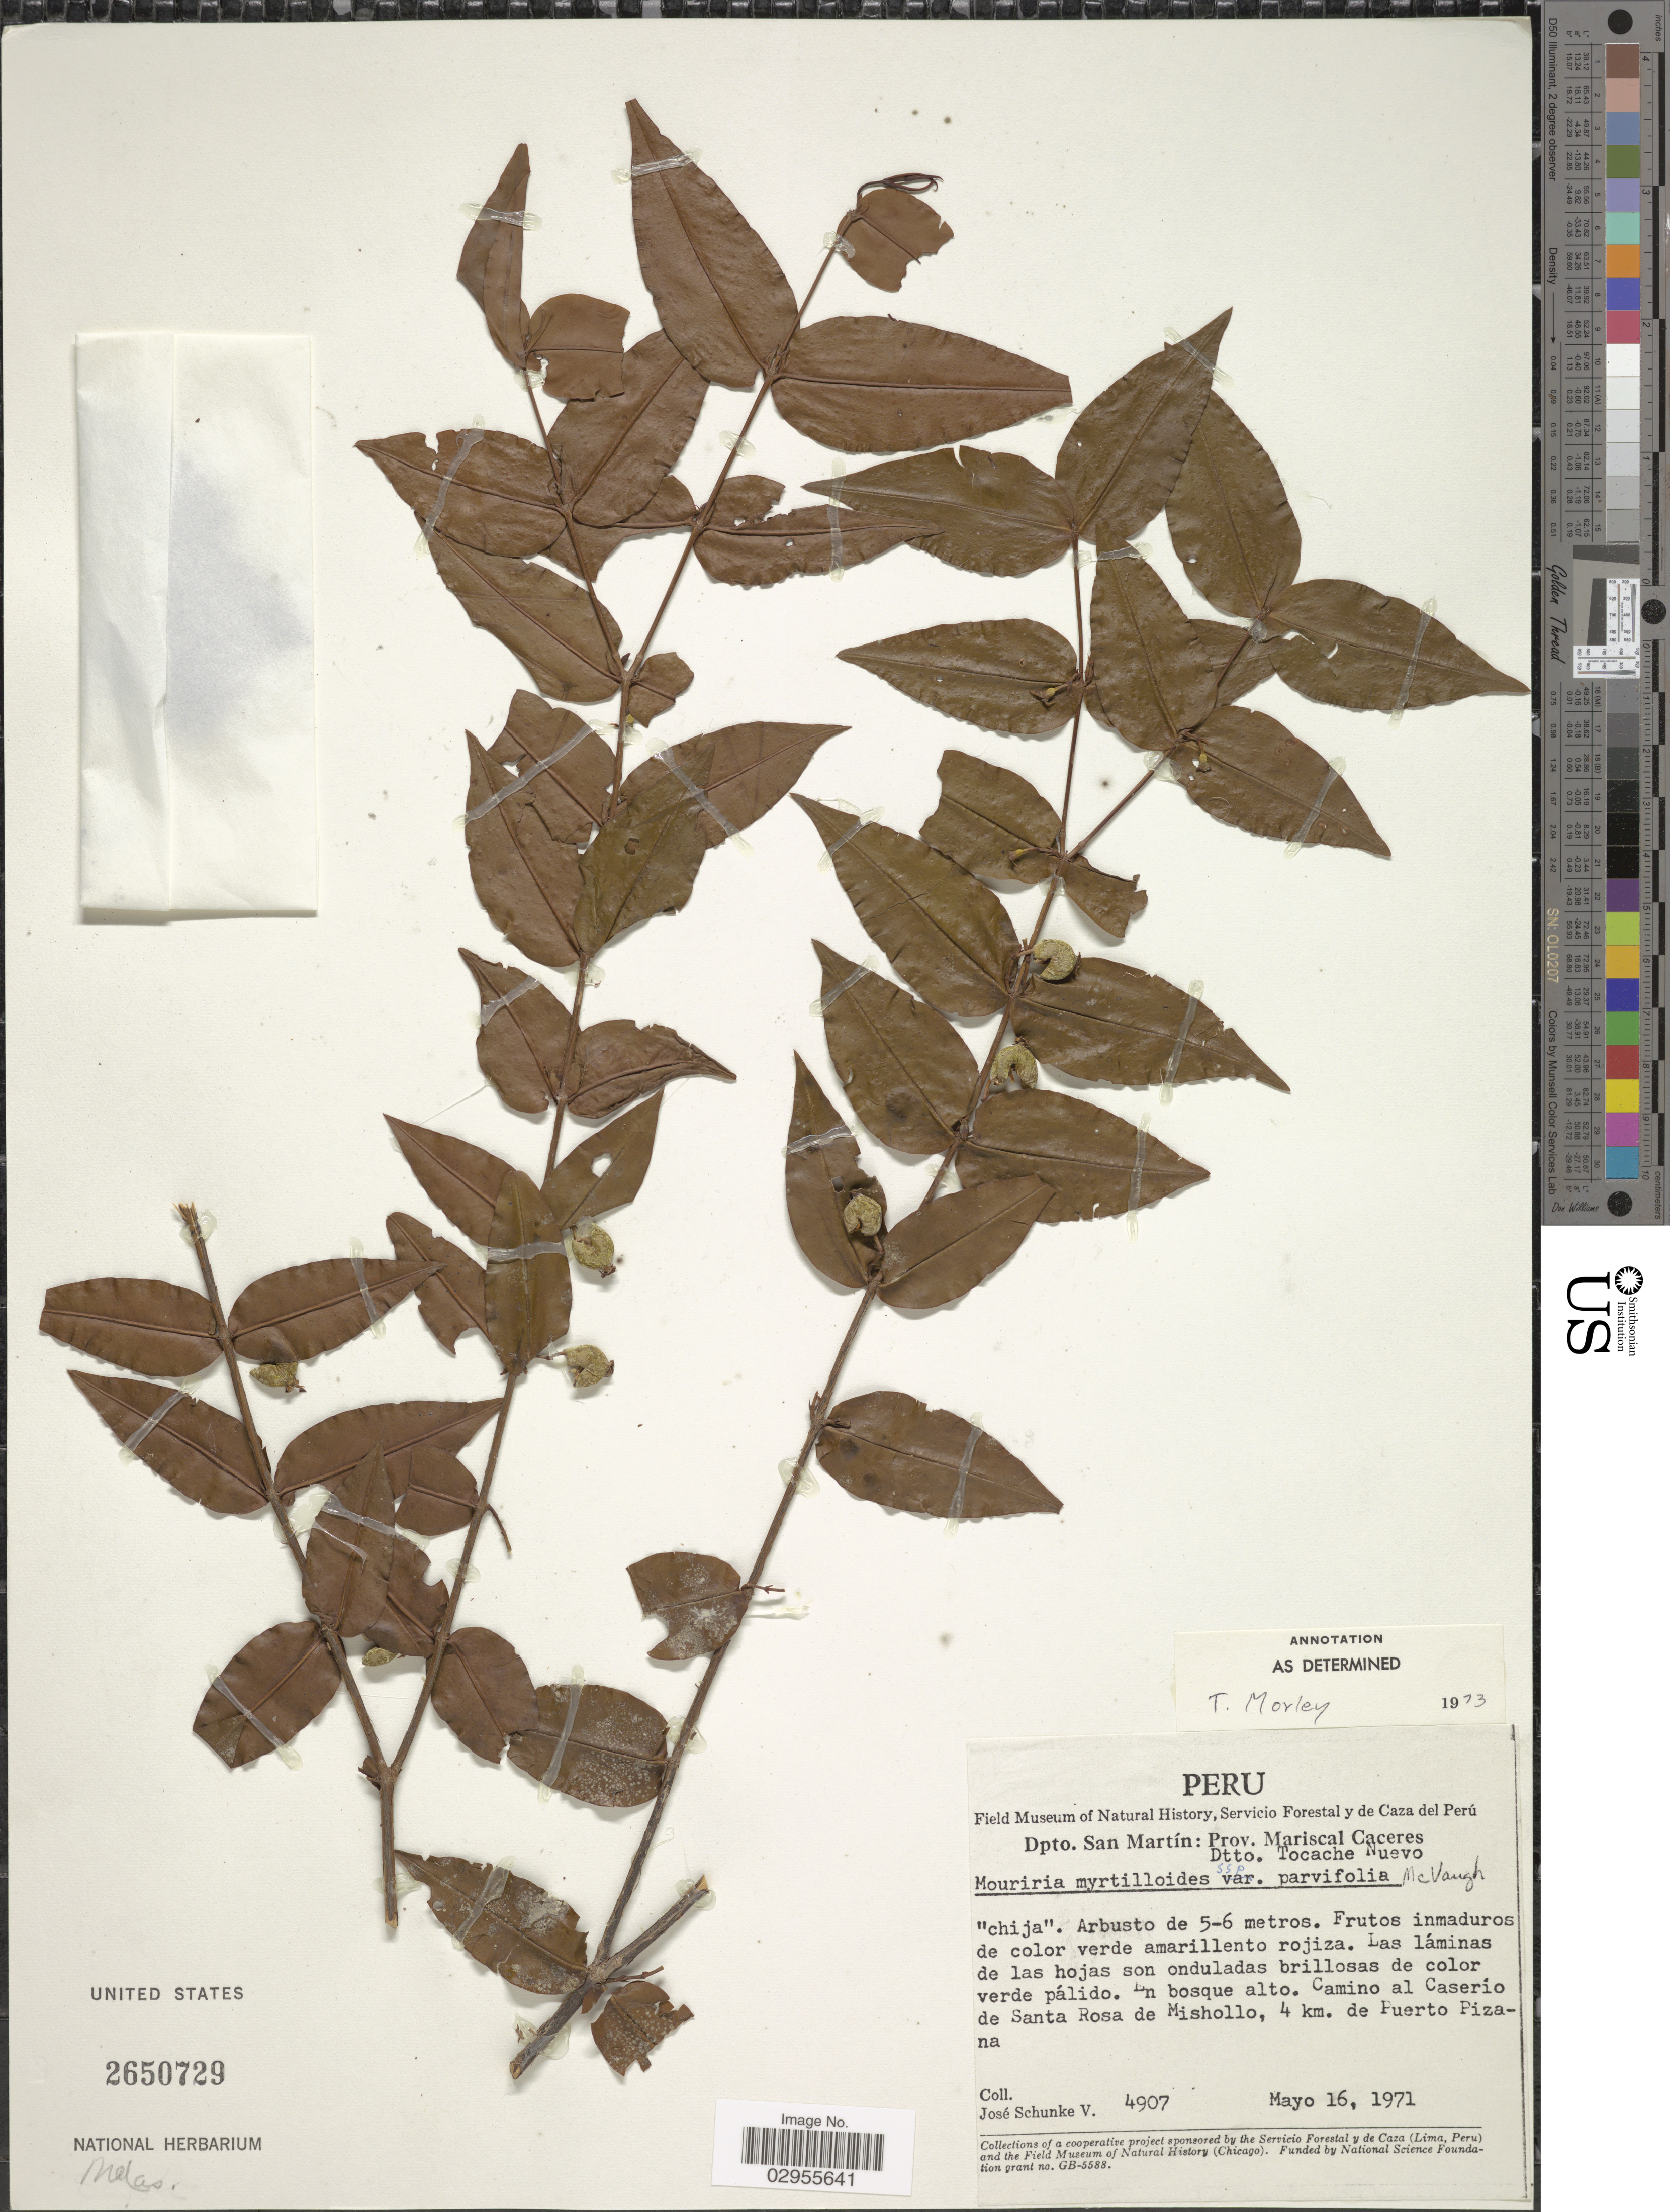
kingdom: Plantae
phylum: Tracheophyta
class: Magnoliopsida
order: Myrtales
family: Melastomataceae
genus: Mouriri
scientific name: Mouriri myrtilloides subsp. parvifolia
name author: (Benth.) Morley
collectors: J. Schunke Vigo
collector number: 4907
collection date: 1971-05-16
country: Peru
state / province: San Martín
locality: Dpto. San Martín: Prov. Mariscal Caceres. Dtto. Tocache Nuevo. Camino al Caserío de Santa Rosa de Mishollo, 4 km. de Puerto Pizana.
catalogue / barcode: US 2650729